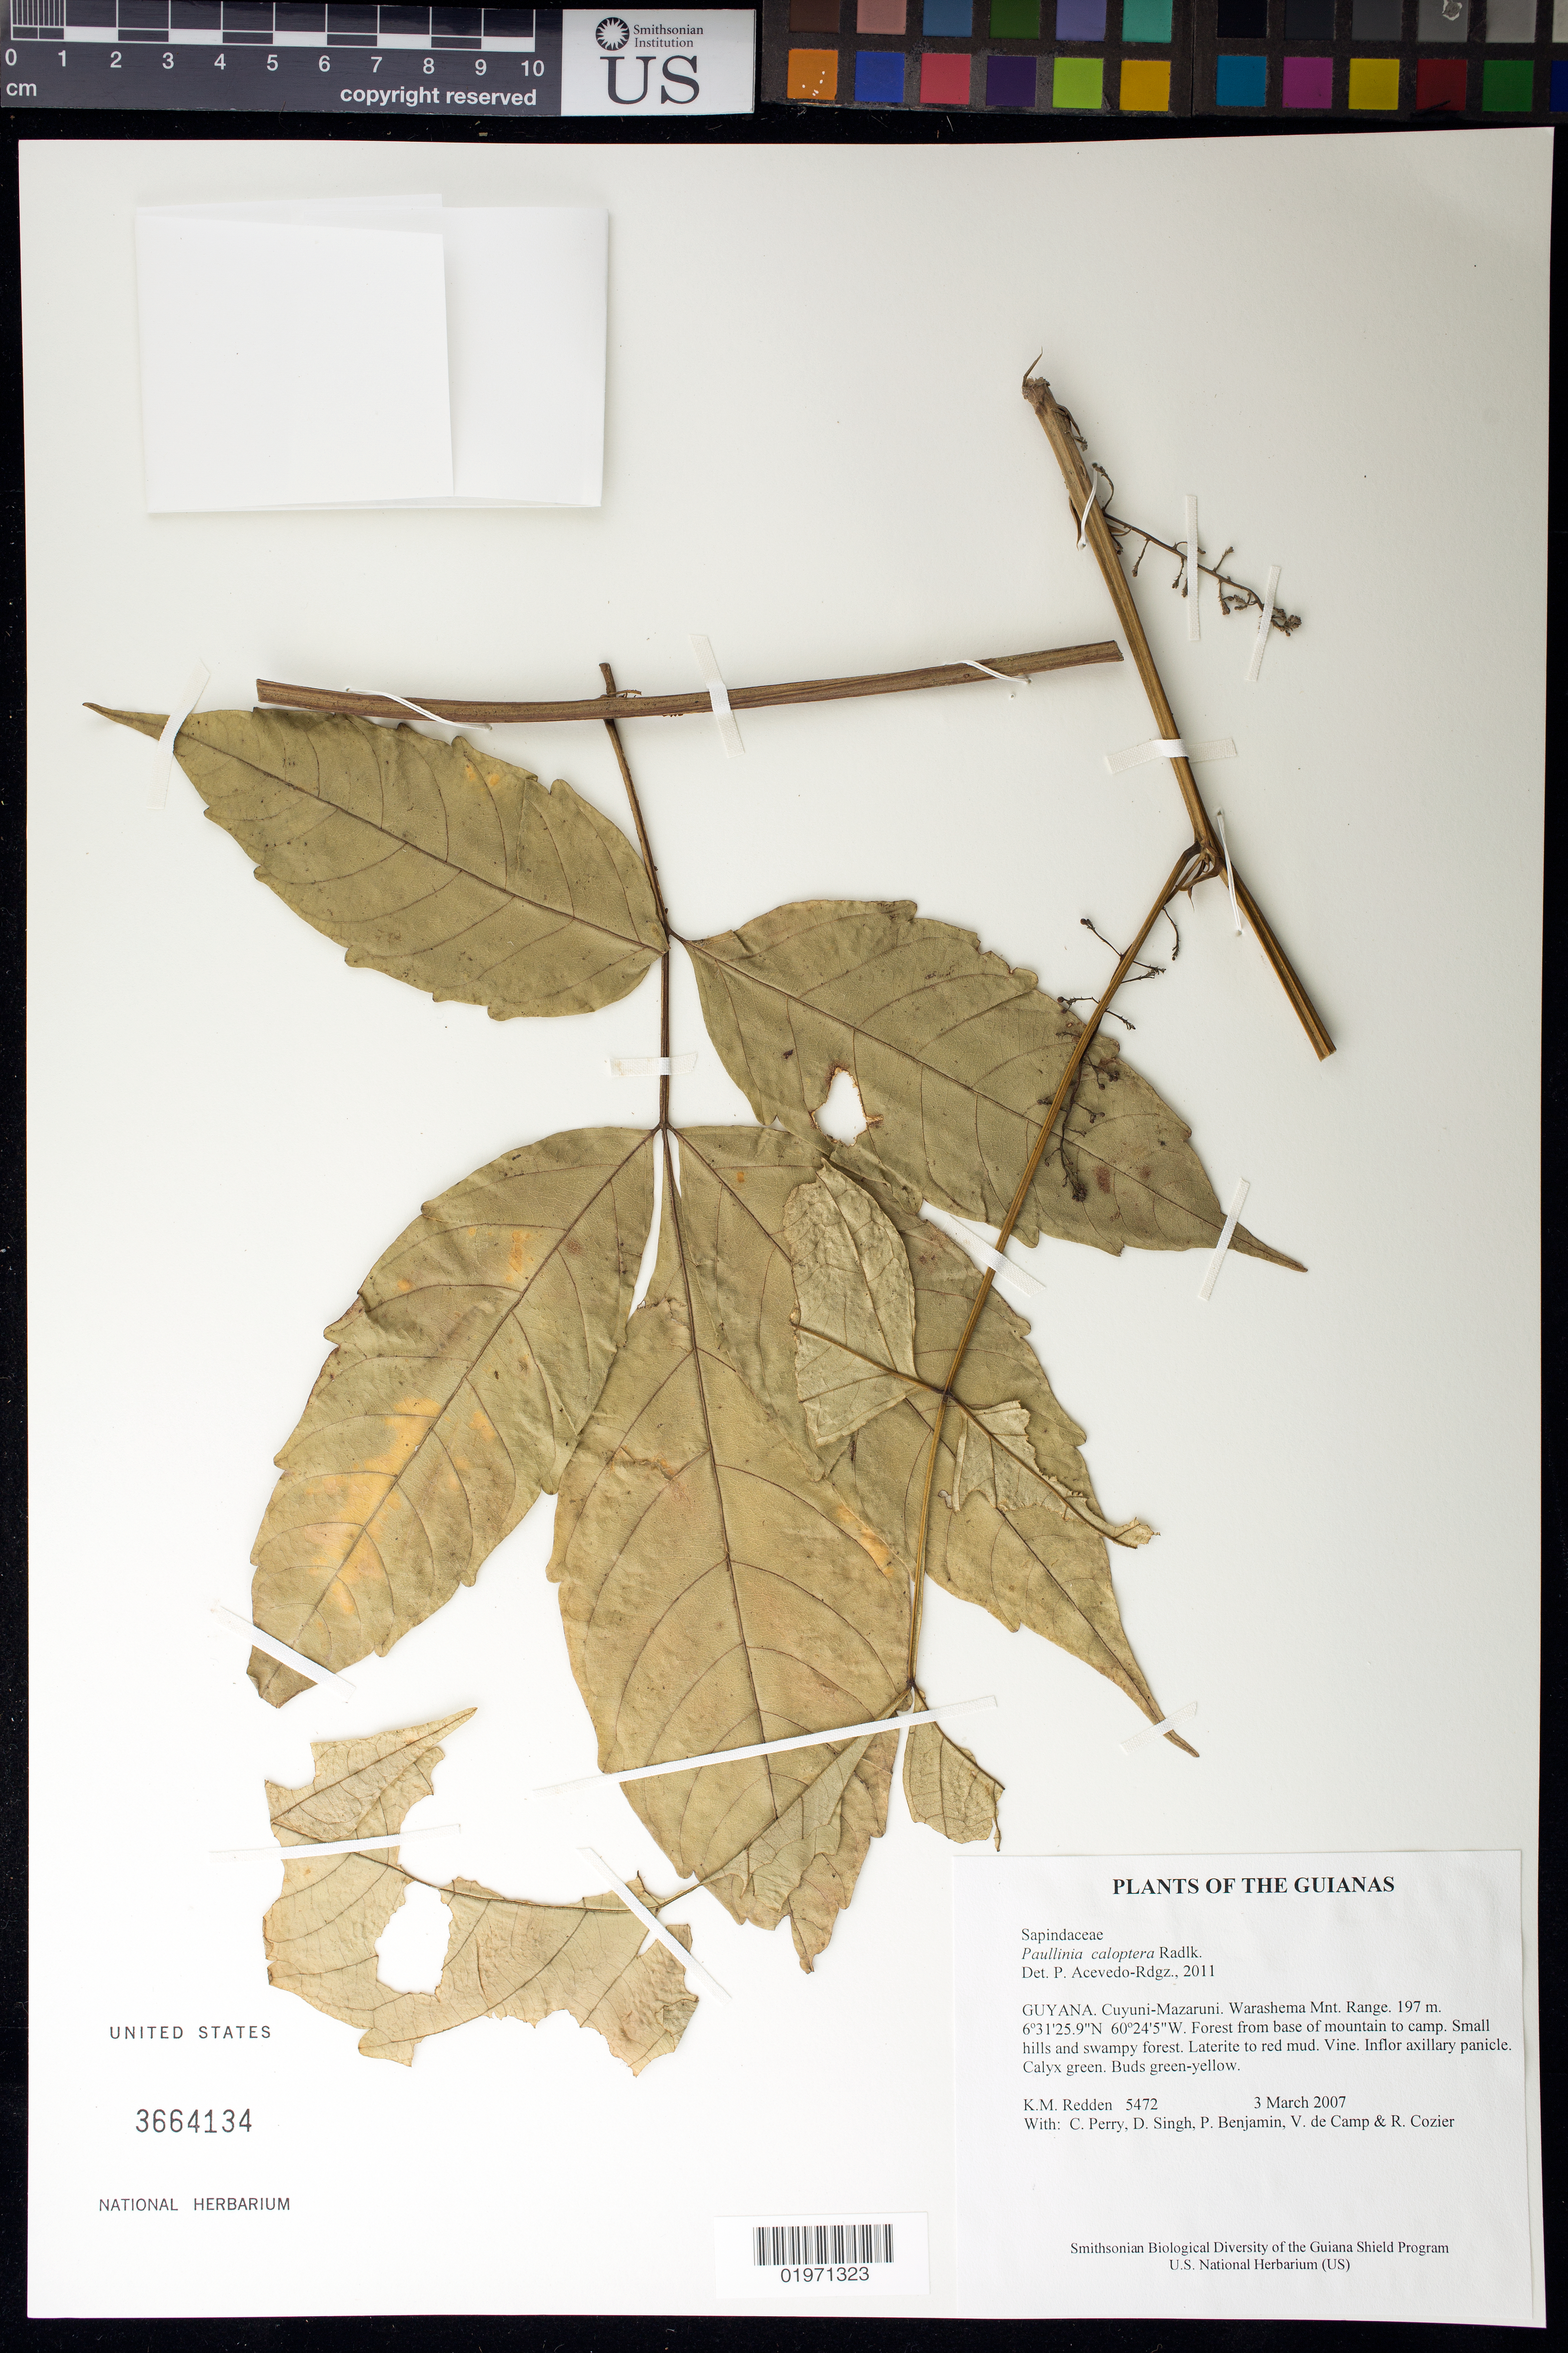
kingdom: Plantae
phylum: Tracheophyta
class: Magnoliopsida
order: Sapindales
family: Sapindaceae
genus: Paullinia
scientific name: Paullinia caloptera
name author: Radlk.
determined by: Acevedo-Rodríguez, P., (BOT), Smithsonian Institution - National Museum of Natural History (UNITED STATES)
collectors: K. M. Redden, C. Perry, D. Singh, P. Benjamin, V. De Camp & R. Cozier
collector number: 5472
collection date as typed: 3 March 2007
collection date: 2007-03-03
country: Guyana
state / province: Cuyuni-Mazaruni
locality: Warashema Mnt. Range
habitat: Forest from base of mountain to camp. Small hills and swampy forest. Laterite to red mud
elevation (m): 197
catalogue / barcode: US 3664134